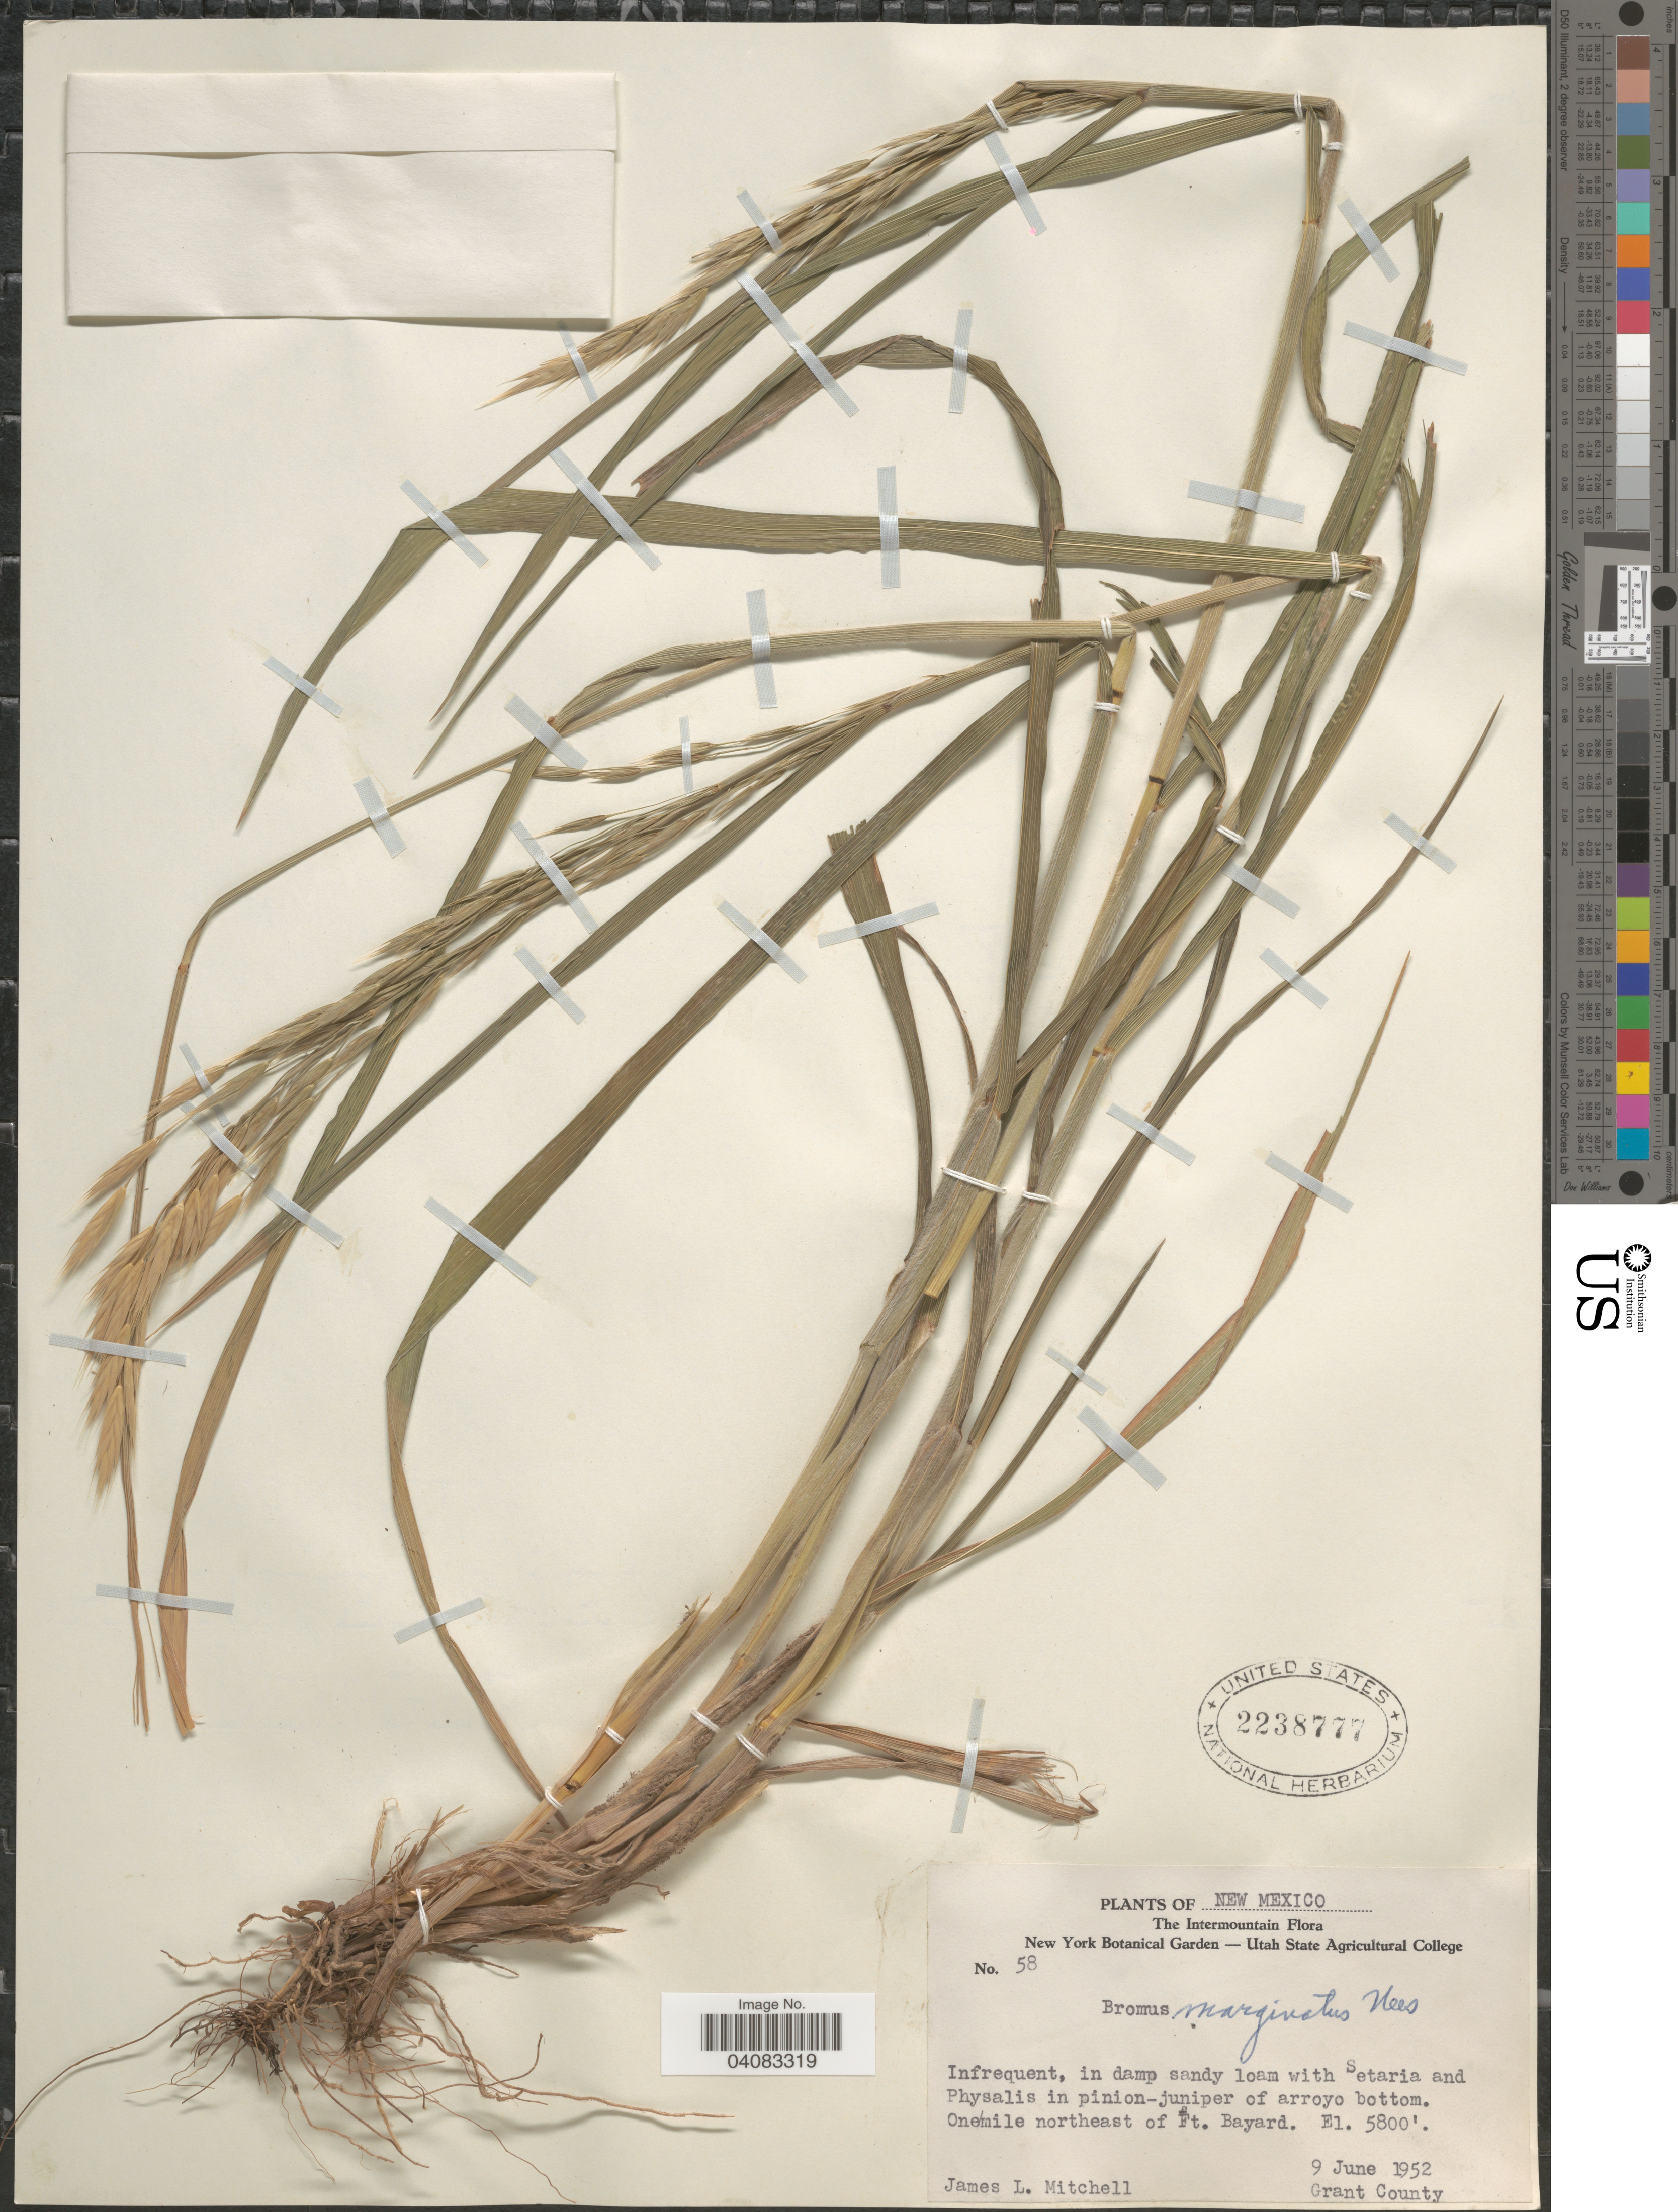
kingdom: Plantae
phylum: Tracheophyta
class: Liliopsida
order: Poales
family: Poaceae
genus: Bromus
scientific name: Bromus marginatus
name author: Nees ex Steud.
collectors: J. Mitchell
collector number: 58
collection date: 1952-06-09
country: United States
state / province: New Mexico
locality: The Intermountain. One mile northeast of Ft. Bayard. Grant County.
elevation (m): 1768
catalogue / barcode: US 2238777